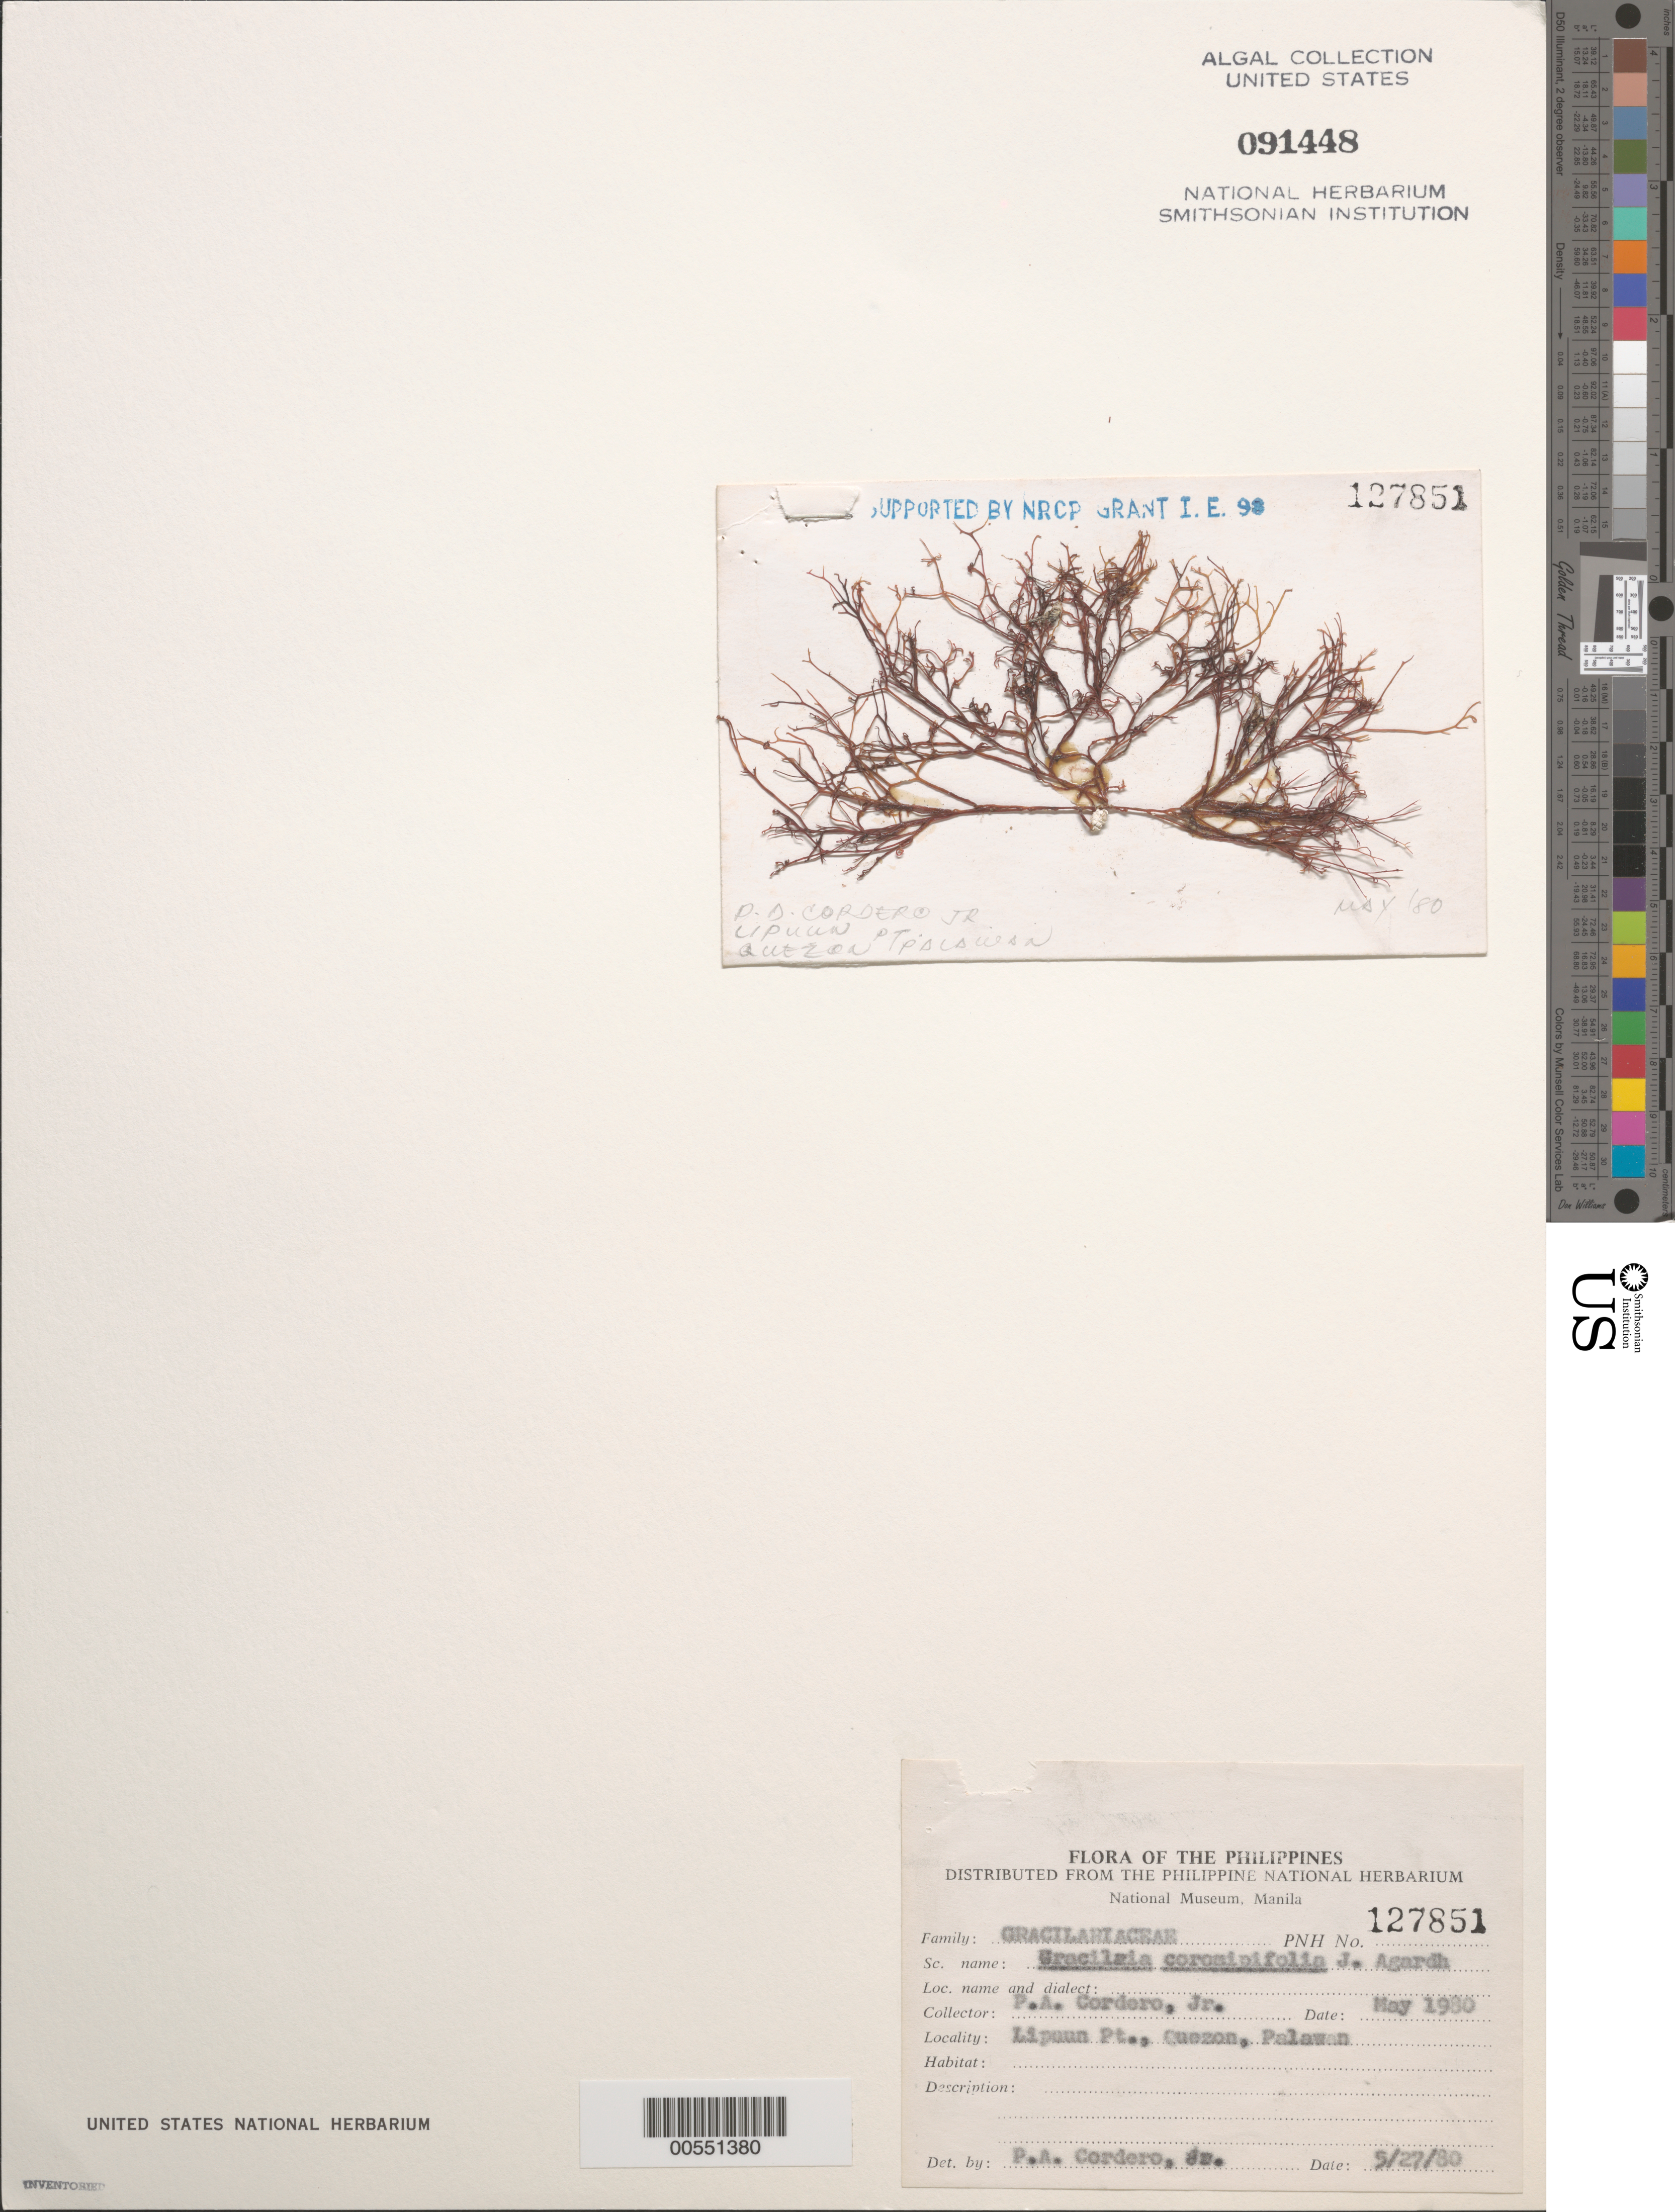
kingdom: Plantae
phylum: Rhodophyta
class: Florideophyceae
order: Gracilariales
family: Gracilariaceae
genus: Gracilaria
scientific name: Gracilaria coronopifolia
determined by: Cordero, P. A., Jr.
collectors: P. A. Cordero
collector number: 127851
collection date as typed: May 1980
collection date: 1980-05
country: Philippines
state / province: Mimaropa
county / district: Palawan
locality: Lipuun point, quezon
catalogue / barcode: US 91448